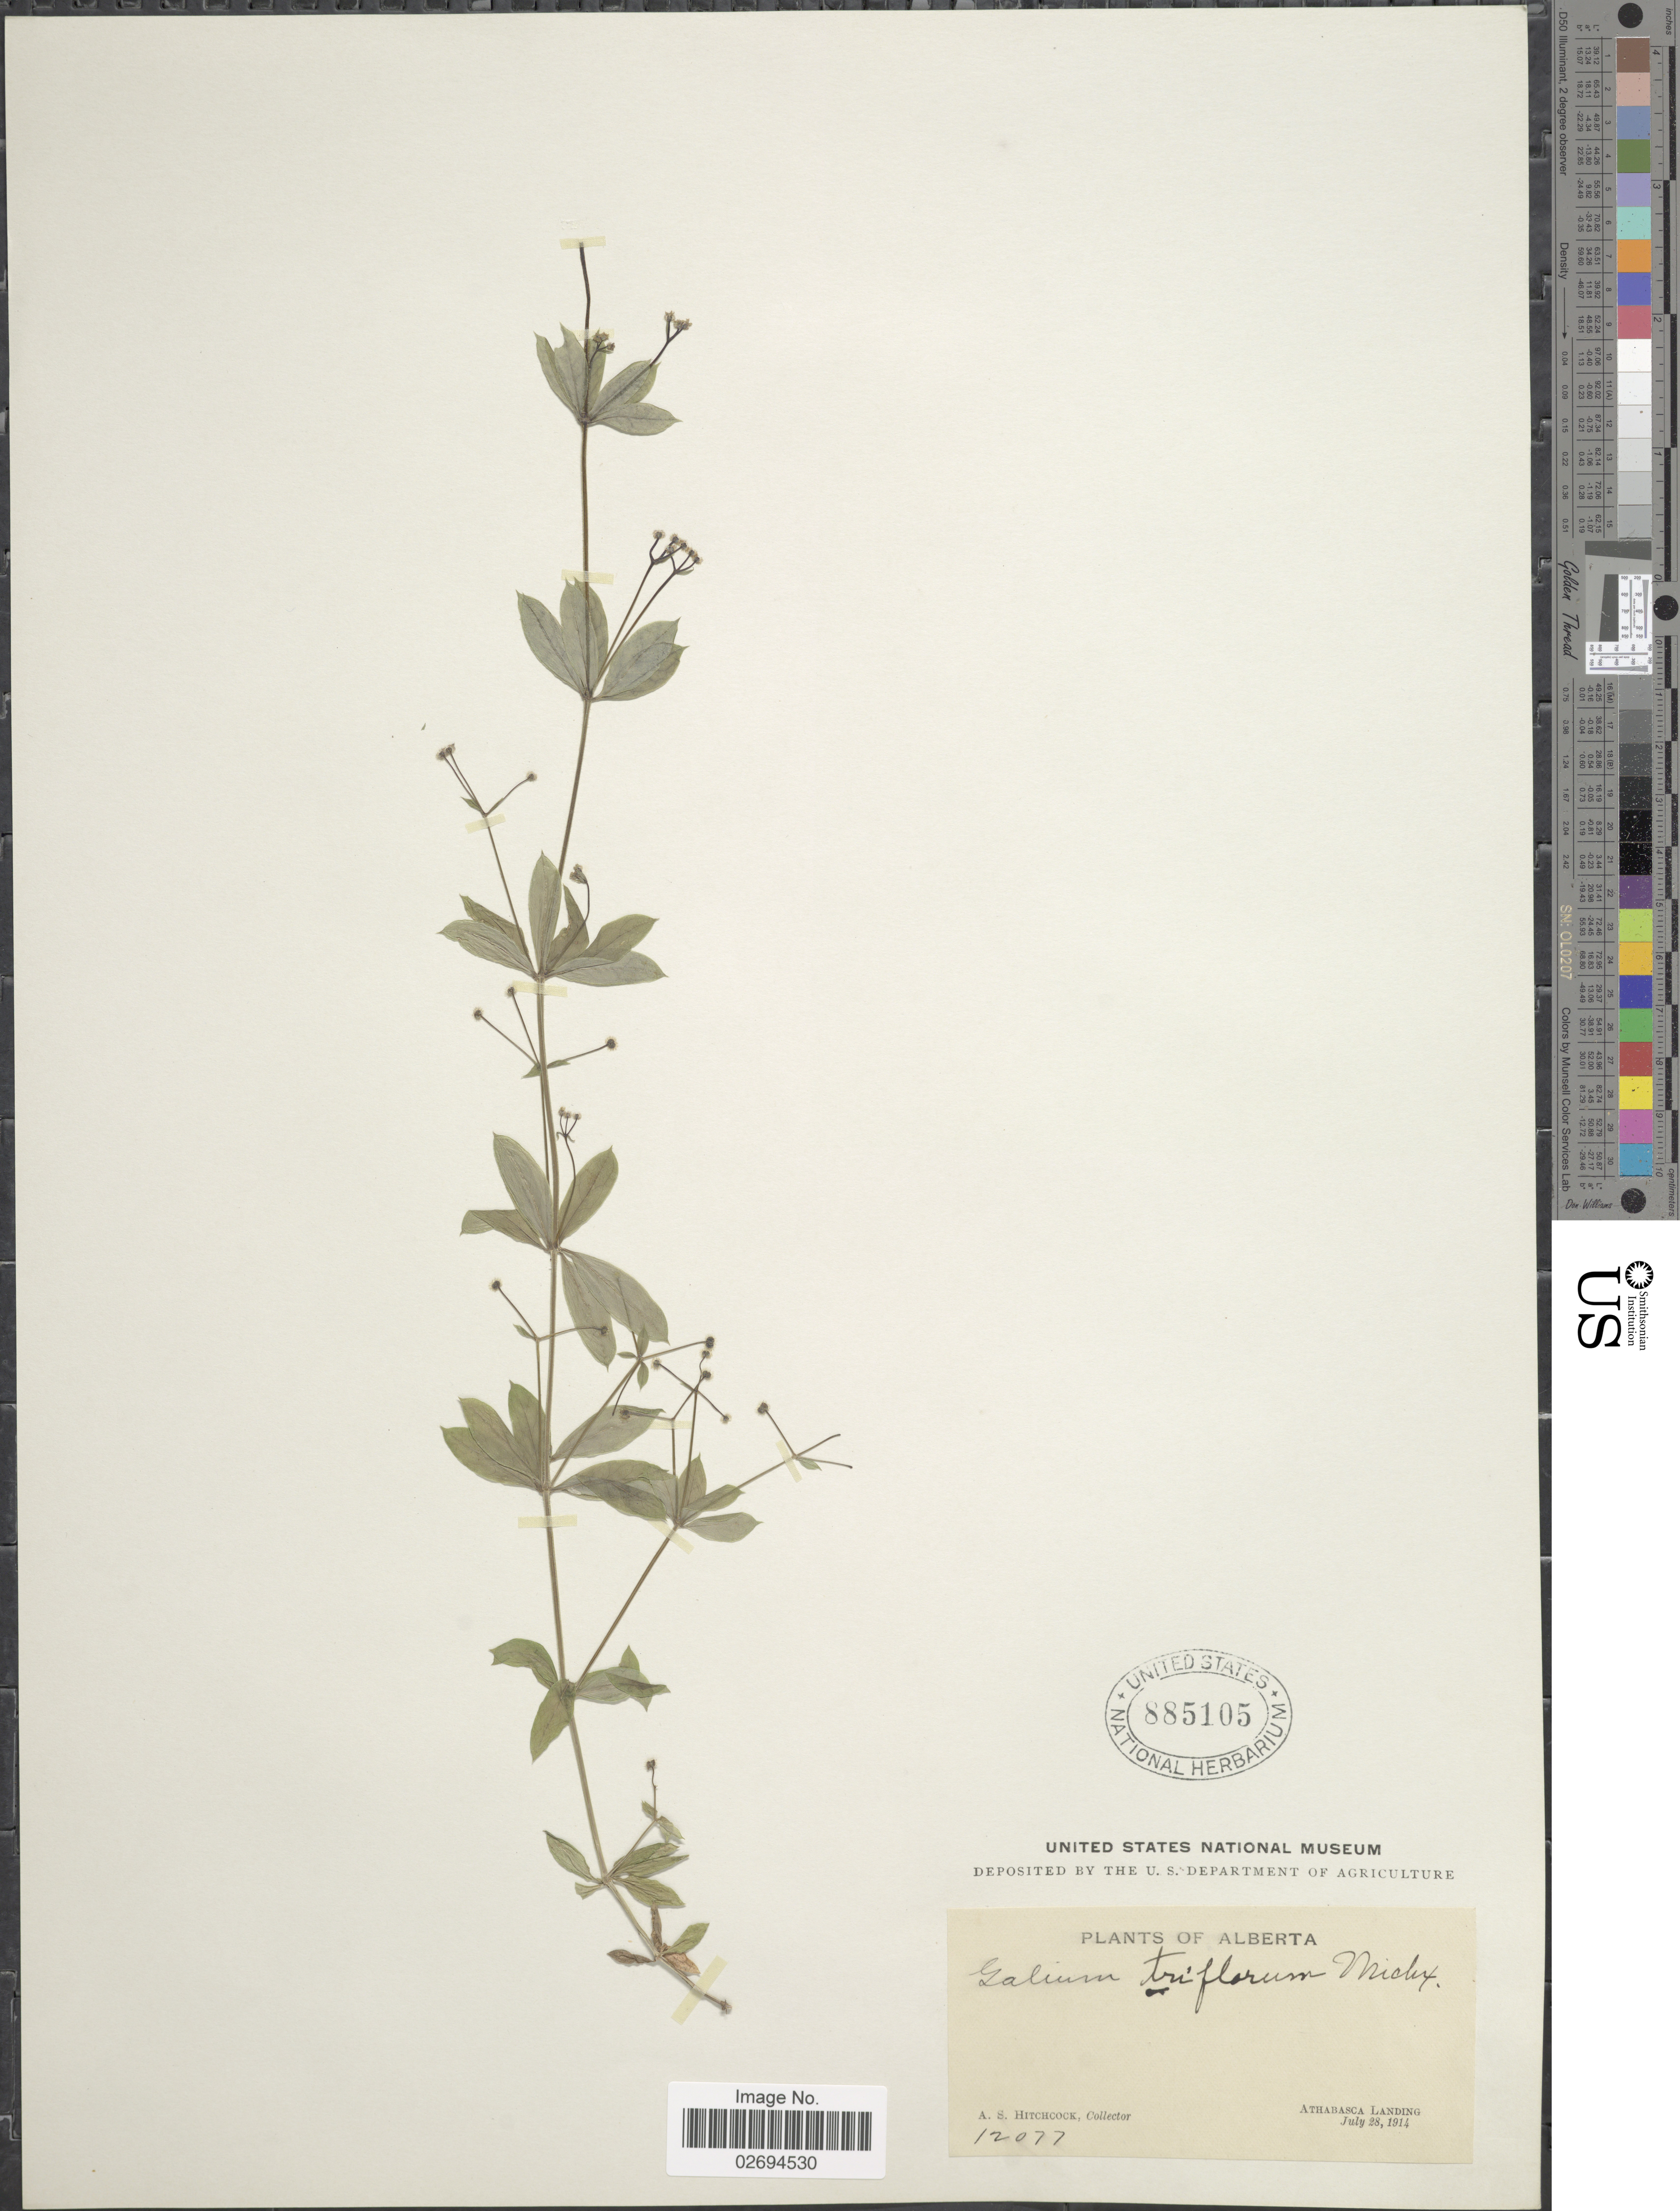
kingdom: Plantae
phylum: Tracheophyta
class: Magnoliopsida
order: Gentianales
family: Rubiaceae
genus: Galium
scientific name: Galium triflorum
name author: Michx.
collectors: A. S. Hitchcock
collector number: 12077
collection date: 1914-07-28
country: Canada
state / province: Alberta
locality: Athbasca Landing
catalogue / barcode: US 885105